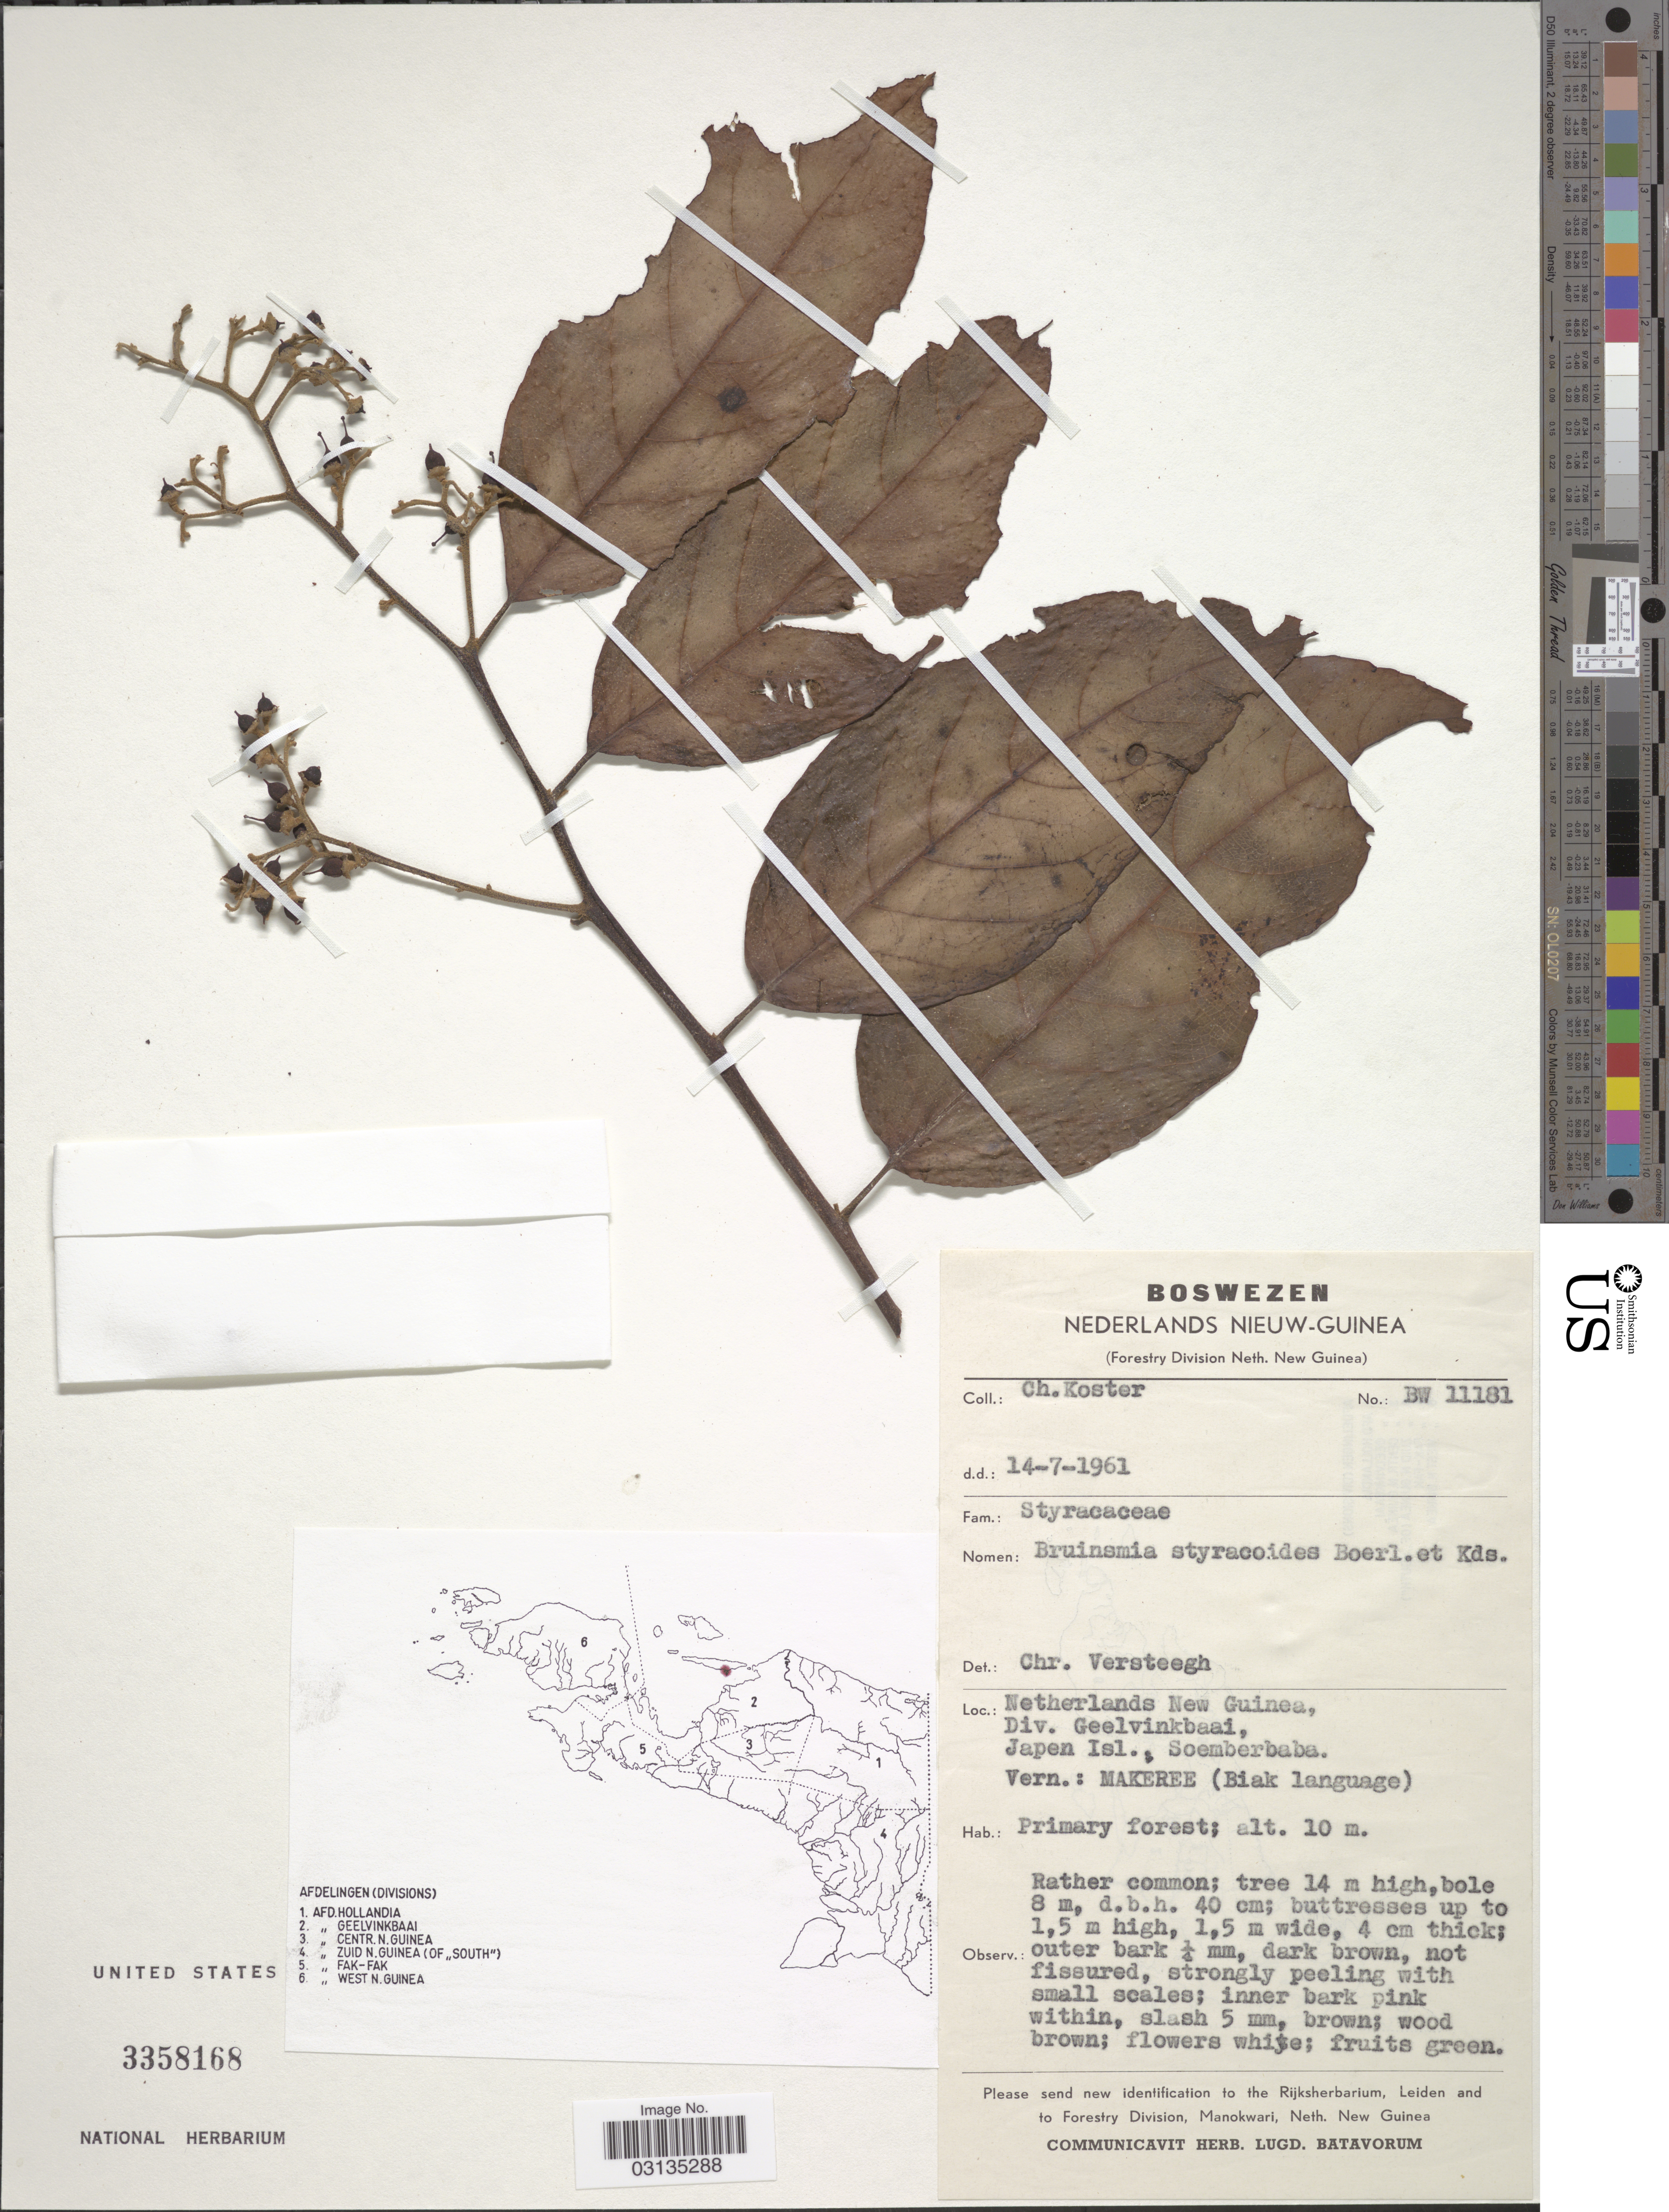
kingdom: Plantae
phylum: Tracheophyta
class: Magnoliopsida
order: Ericales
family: Styracaceae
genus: Bruinsmia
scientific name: Bruinsmia styracoides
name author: Boerl. & Koord.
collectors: C. Koster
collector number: BW11181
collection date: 1961-07-14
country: Indonesia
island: New Guinea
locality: Netherlands New Guinea, Div. Geelvinkbaai, Japen Isl., Soemberbaba.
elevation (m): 10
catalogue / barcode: US 3358168